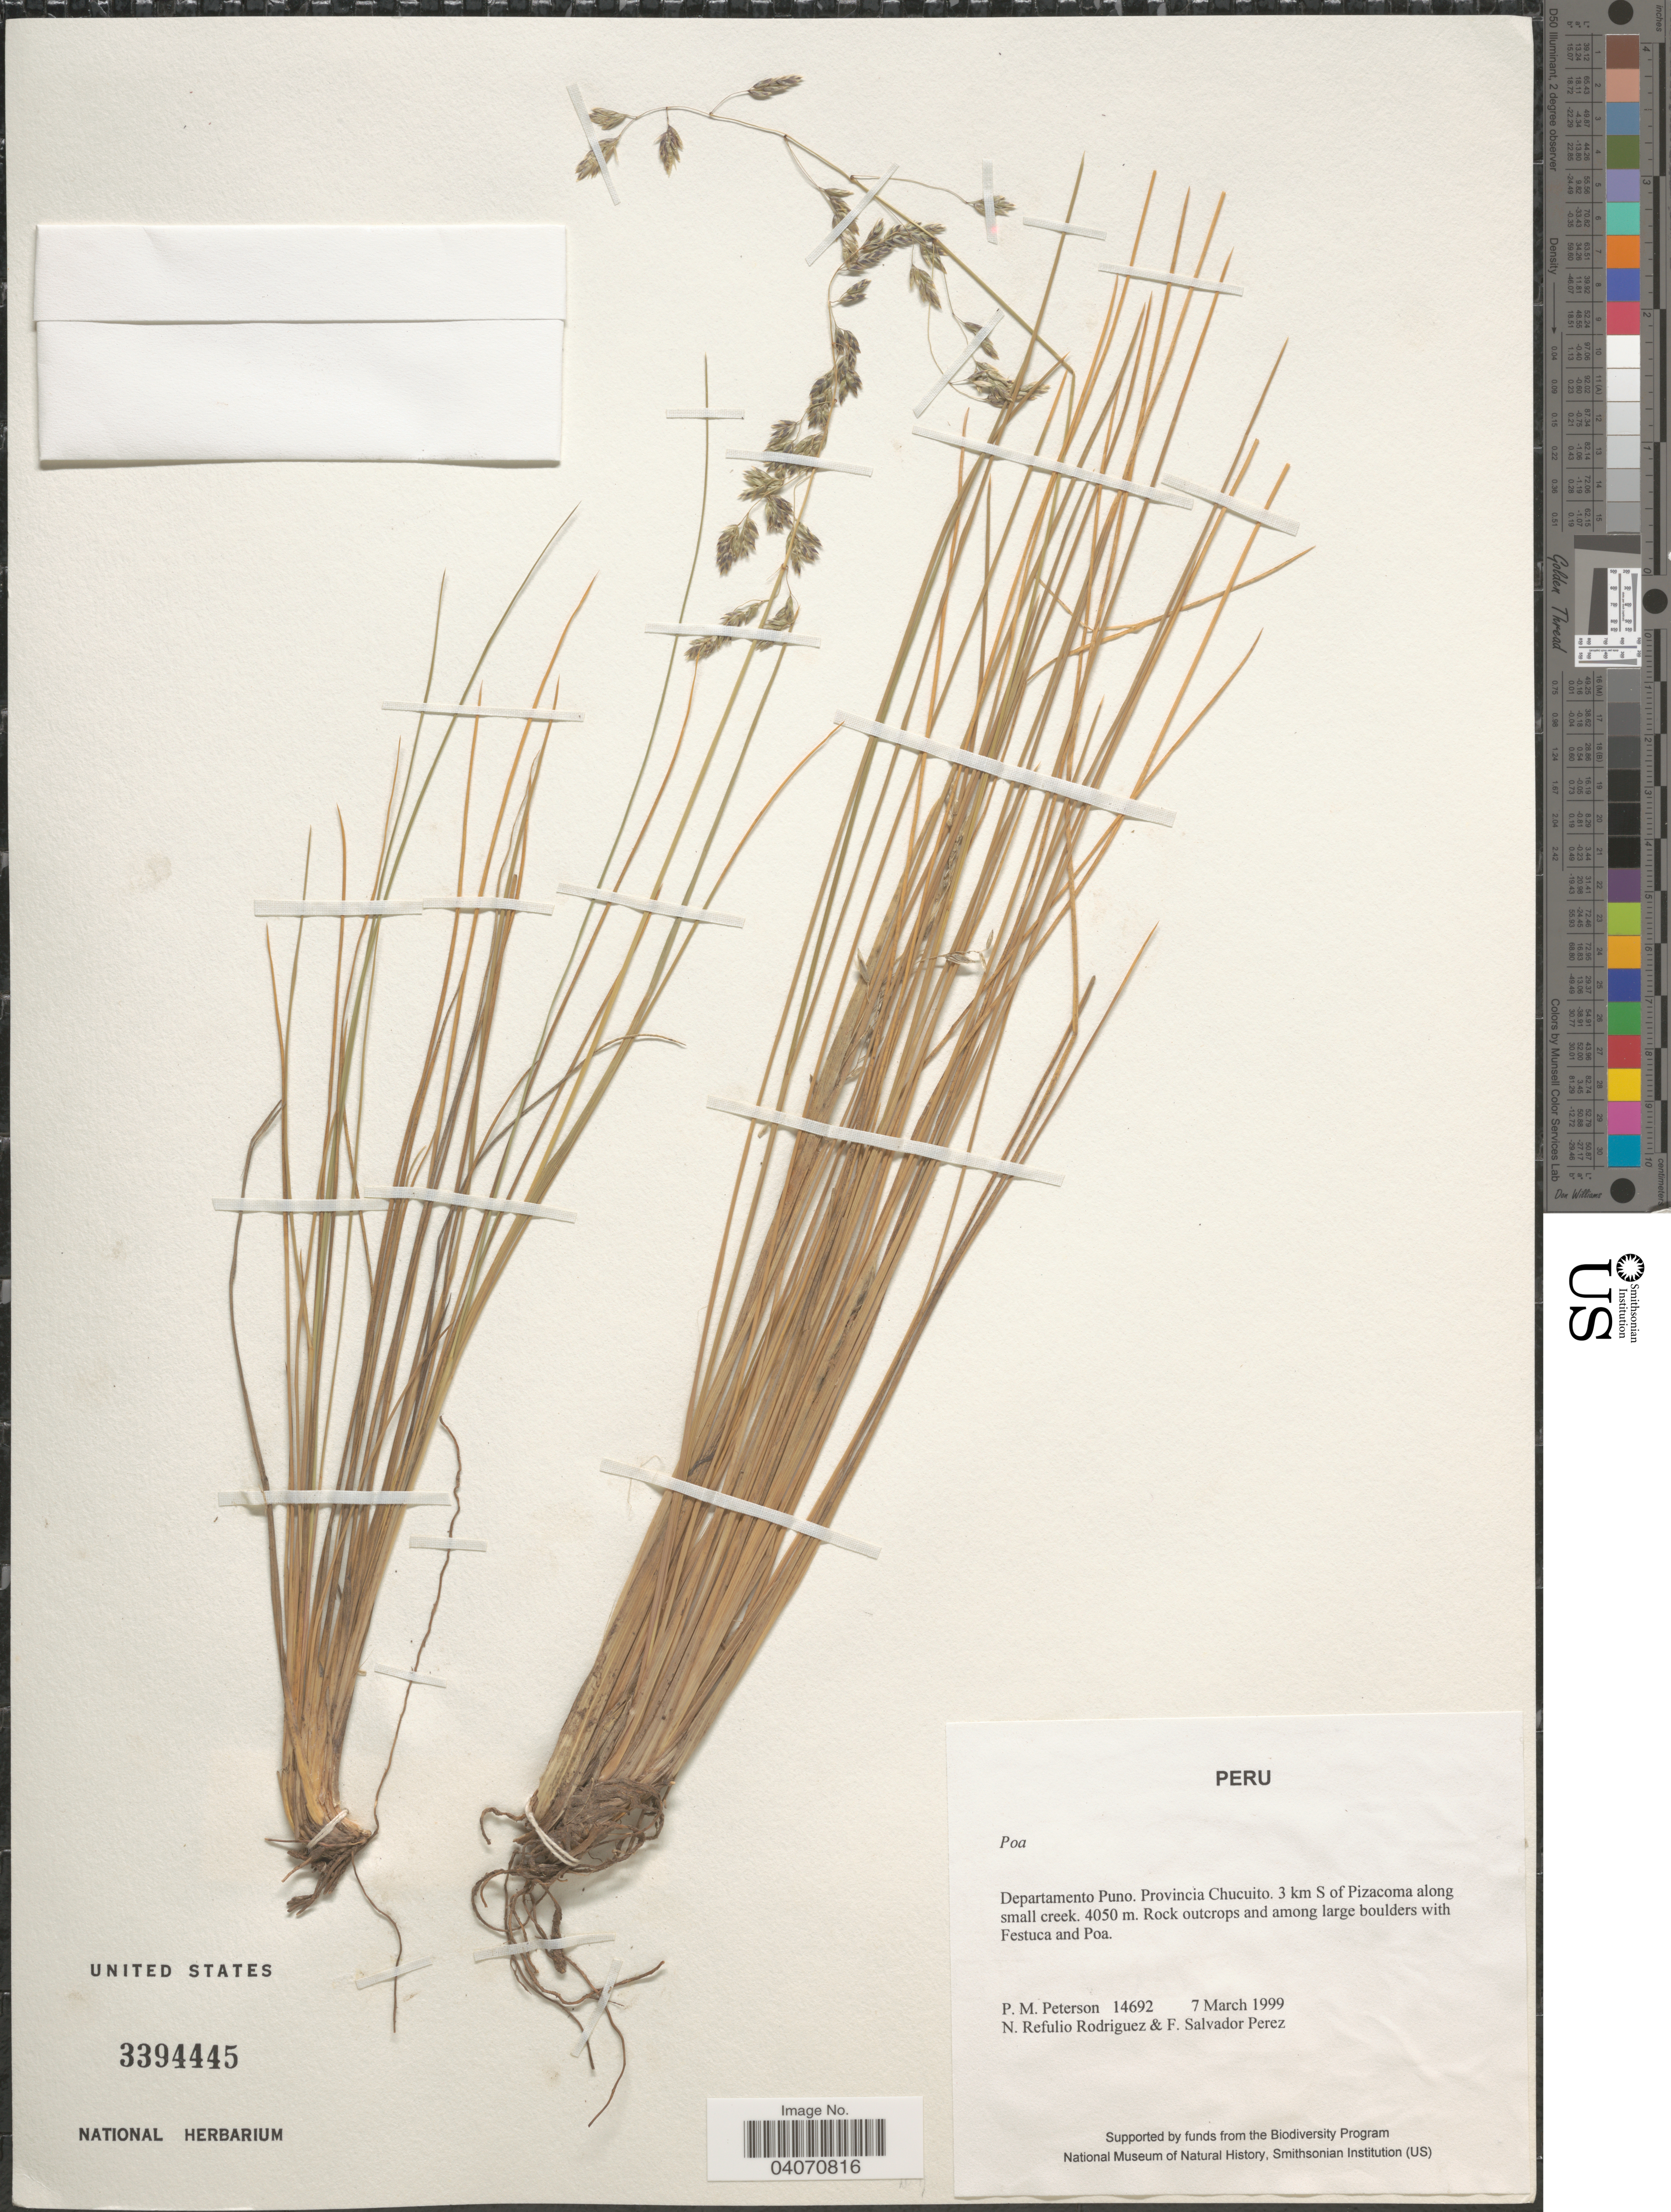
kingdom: Plantae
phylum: Tracheophyta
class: Liliopsida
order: Poales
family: Poaceae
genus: Poa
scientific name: Poa kurtzii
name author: R.E. Fr.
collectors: P. M. Peterson, N. Refulio-Rodríguez & F. Salvador Perez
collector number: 14692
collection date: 1999-03-09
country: Peru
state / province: Puno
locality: Departamento Puno. Provincia Chucuito. 3 km S of Pizacoma along small creek.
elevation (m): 4050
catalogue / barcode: US 3394445